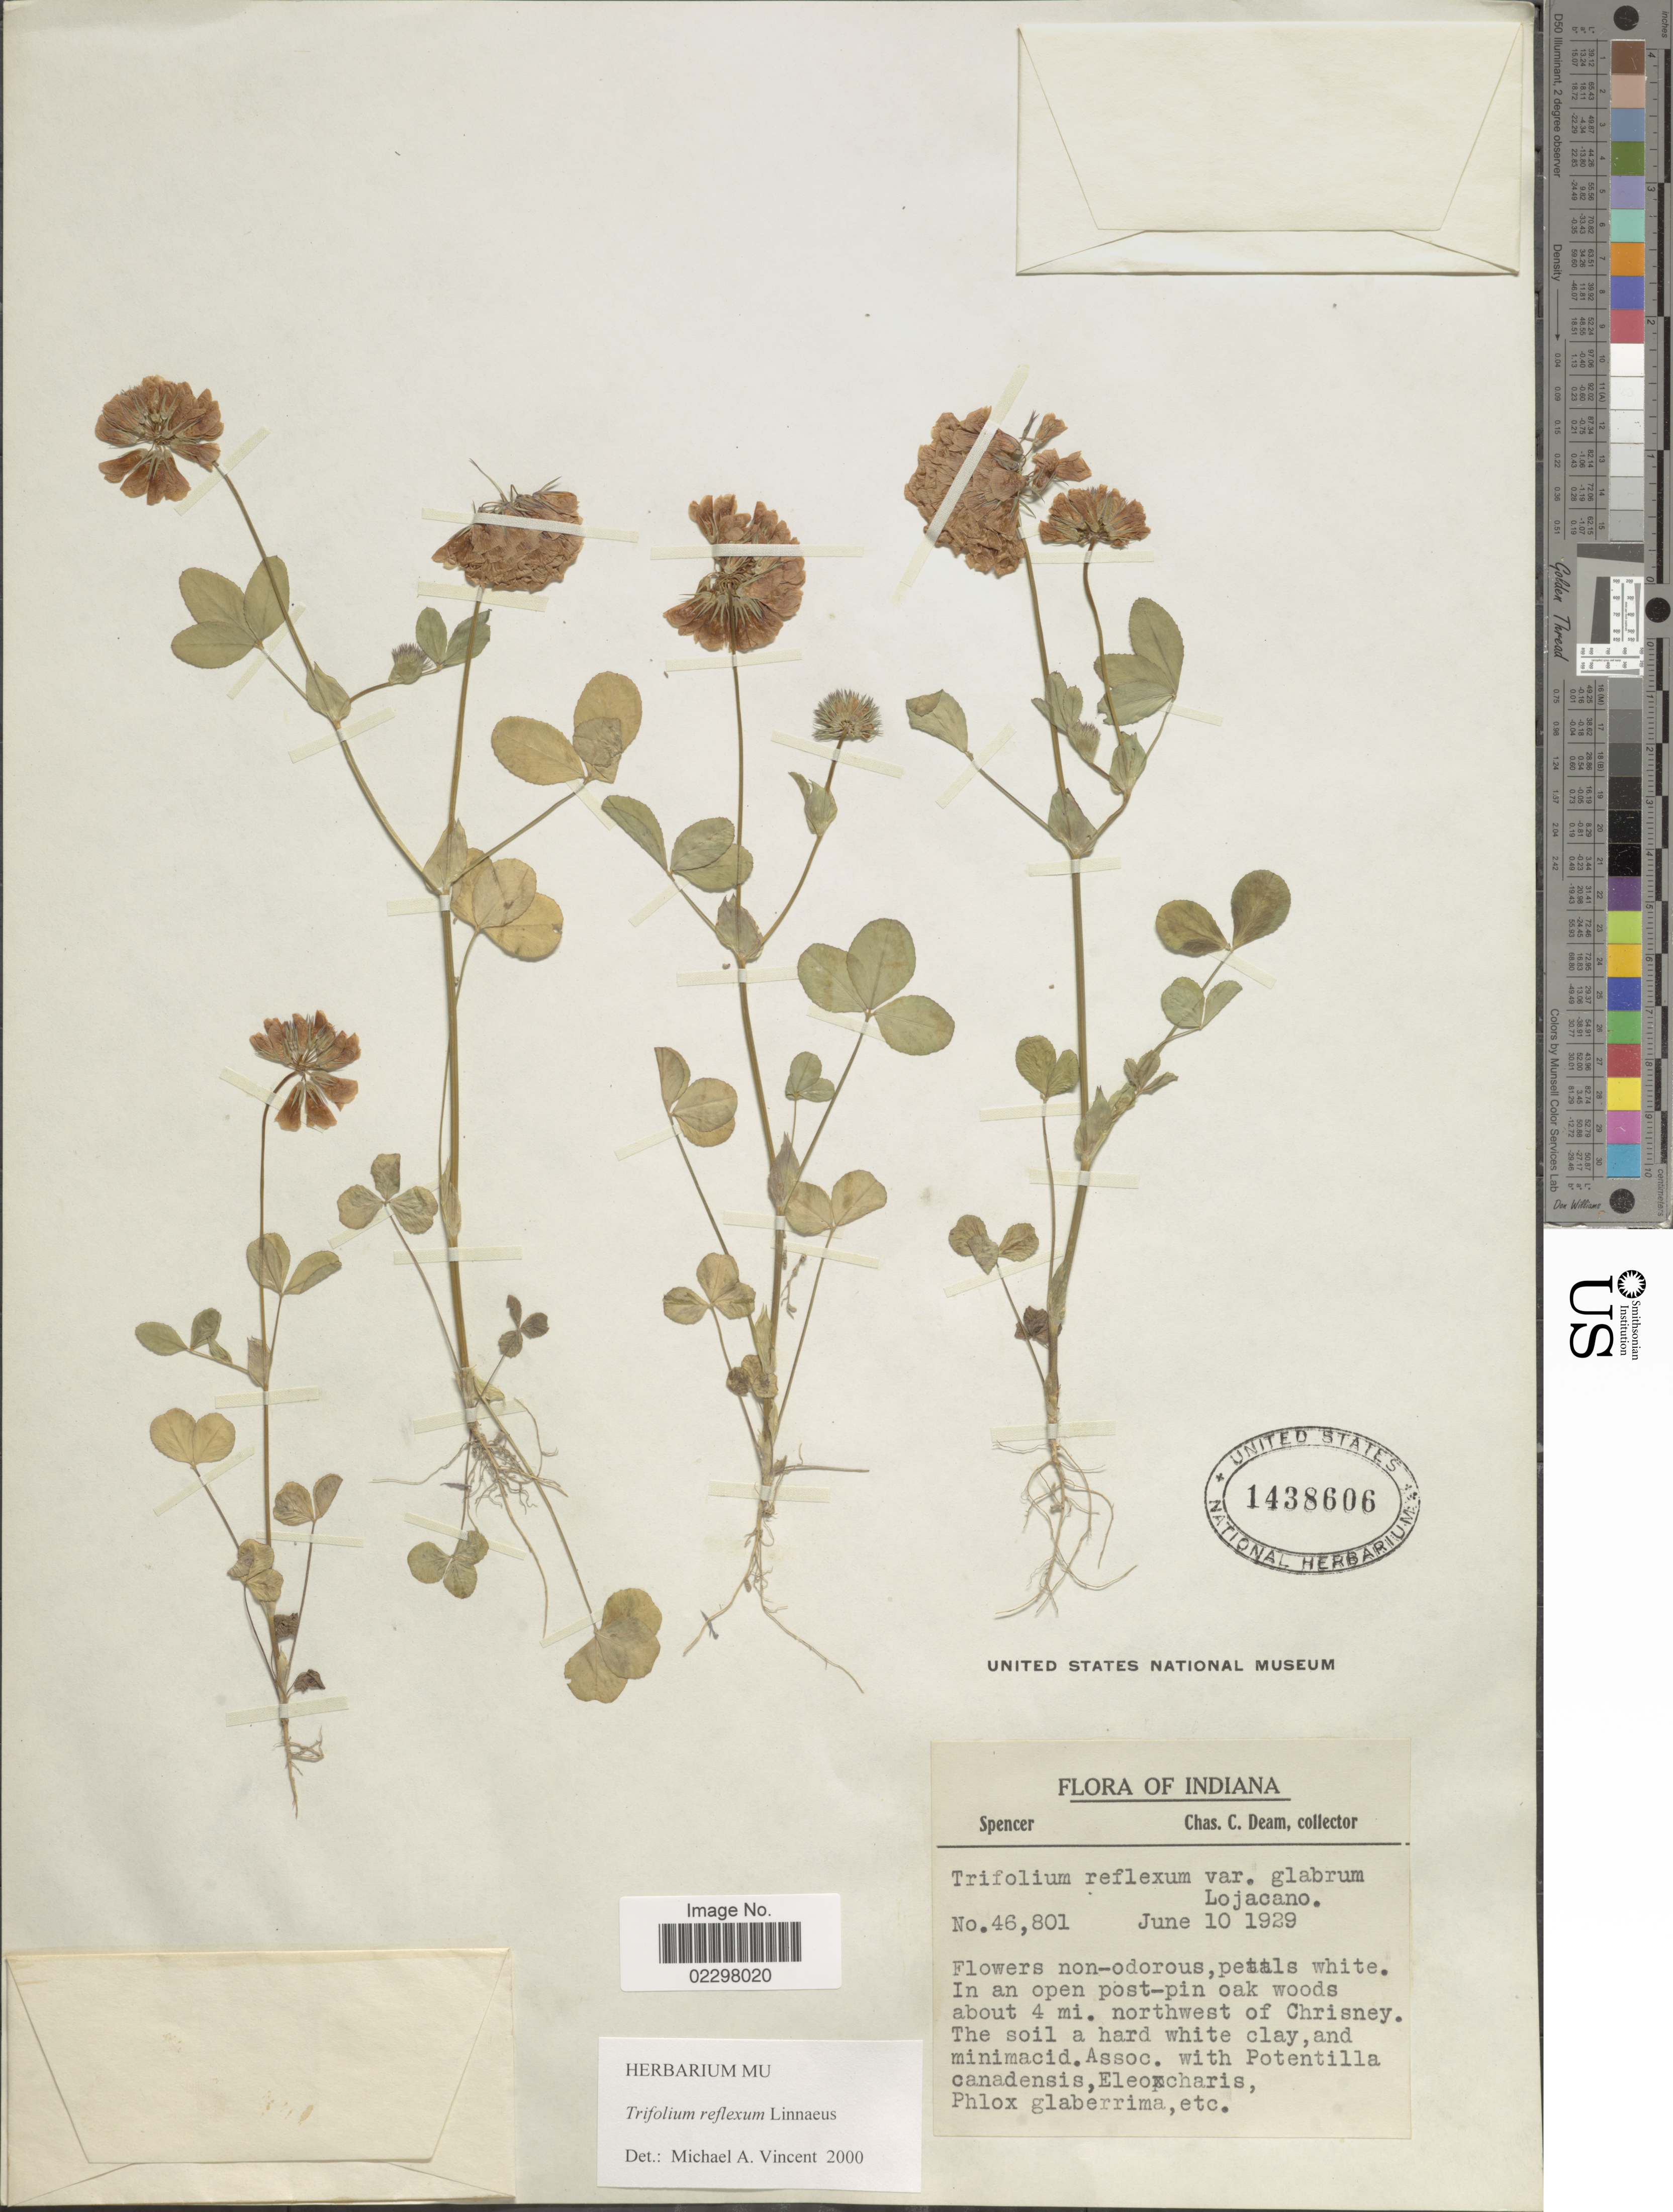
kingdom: Plantae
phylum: Tracheophyta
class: Magnoliopsida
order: Fabales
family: Fabaceae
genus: Trifolium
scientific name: Trifolium reflexum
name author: L.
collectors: C. C. Deam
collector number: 46801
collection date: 1929-06-10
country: United States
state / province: Indiana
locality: About 4 mi. northwest of Chrisney.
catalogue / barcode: US 1438606